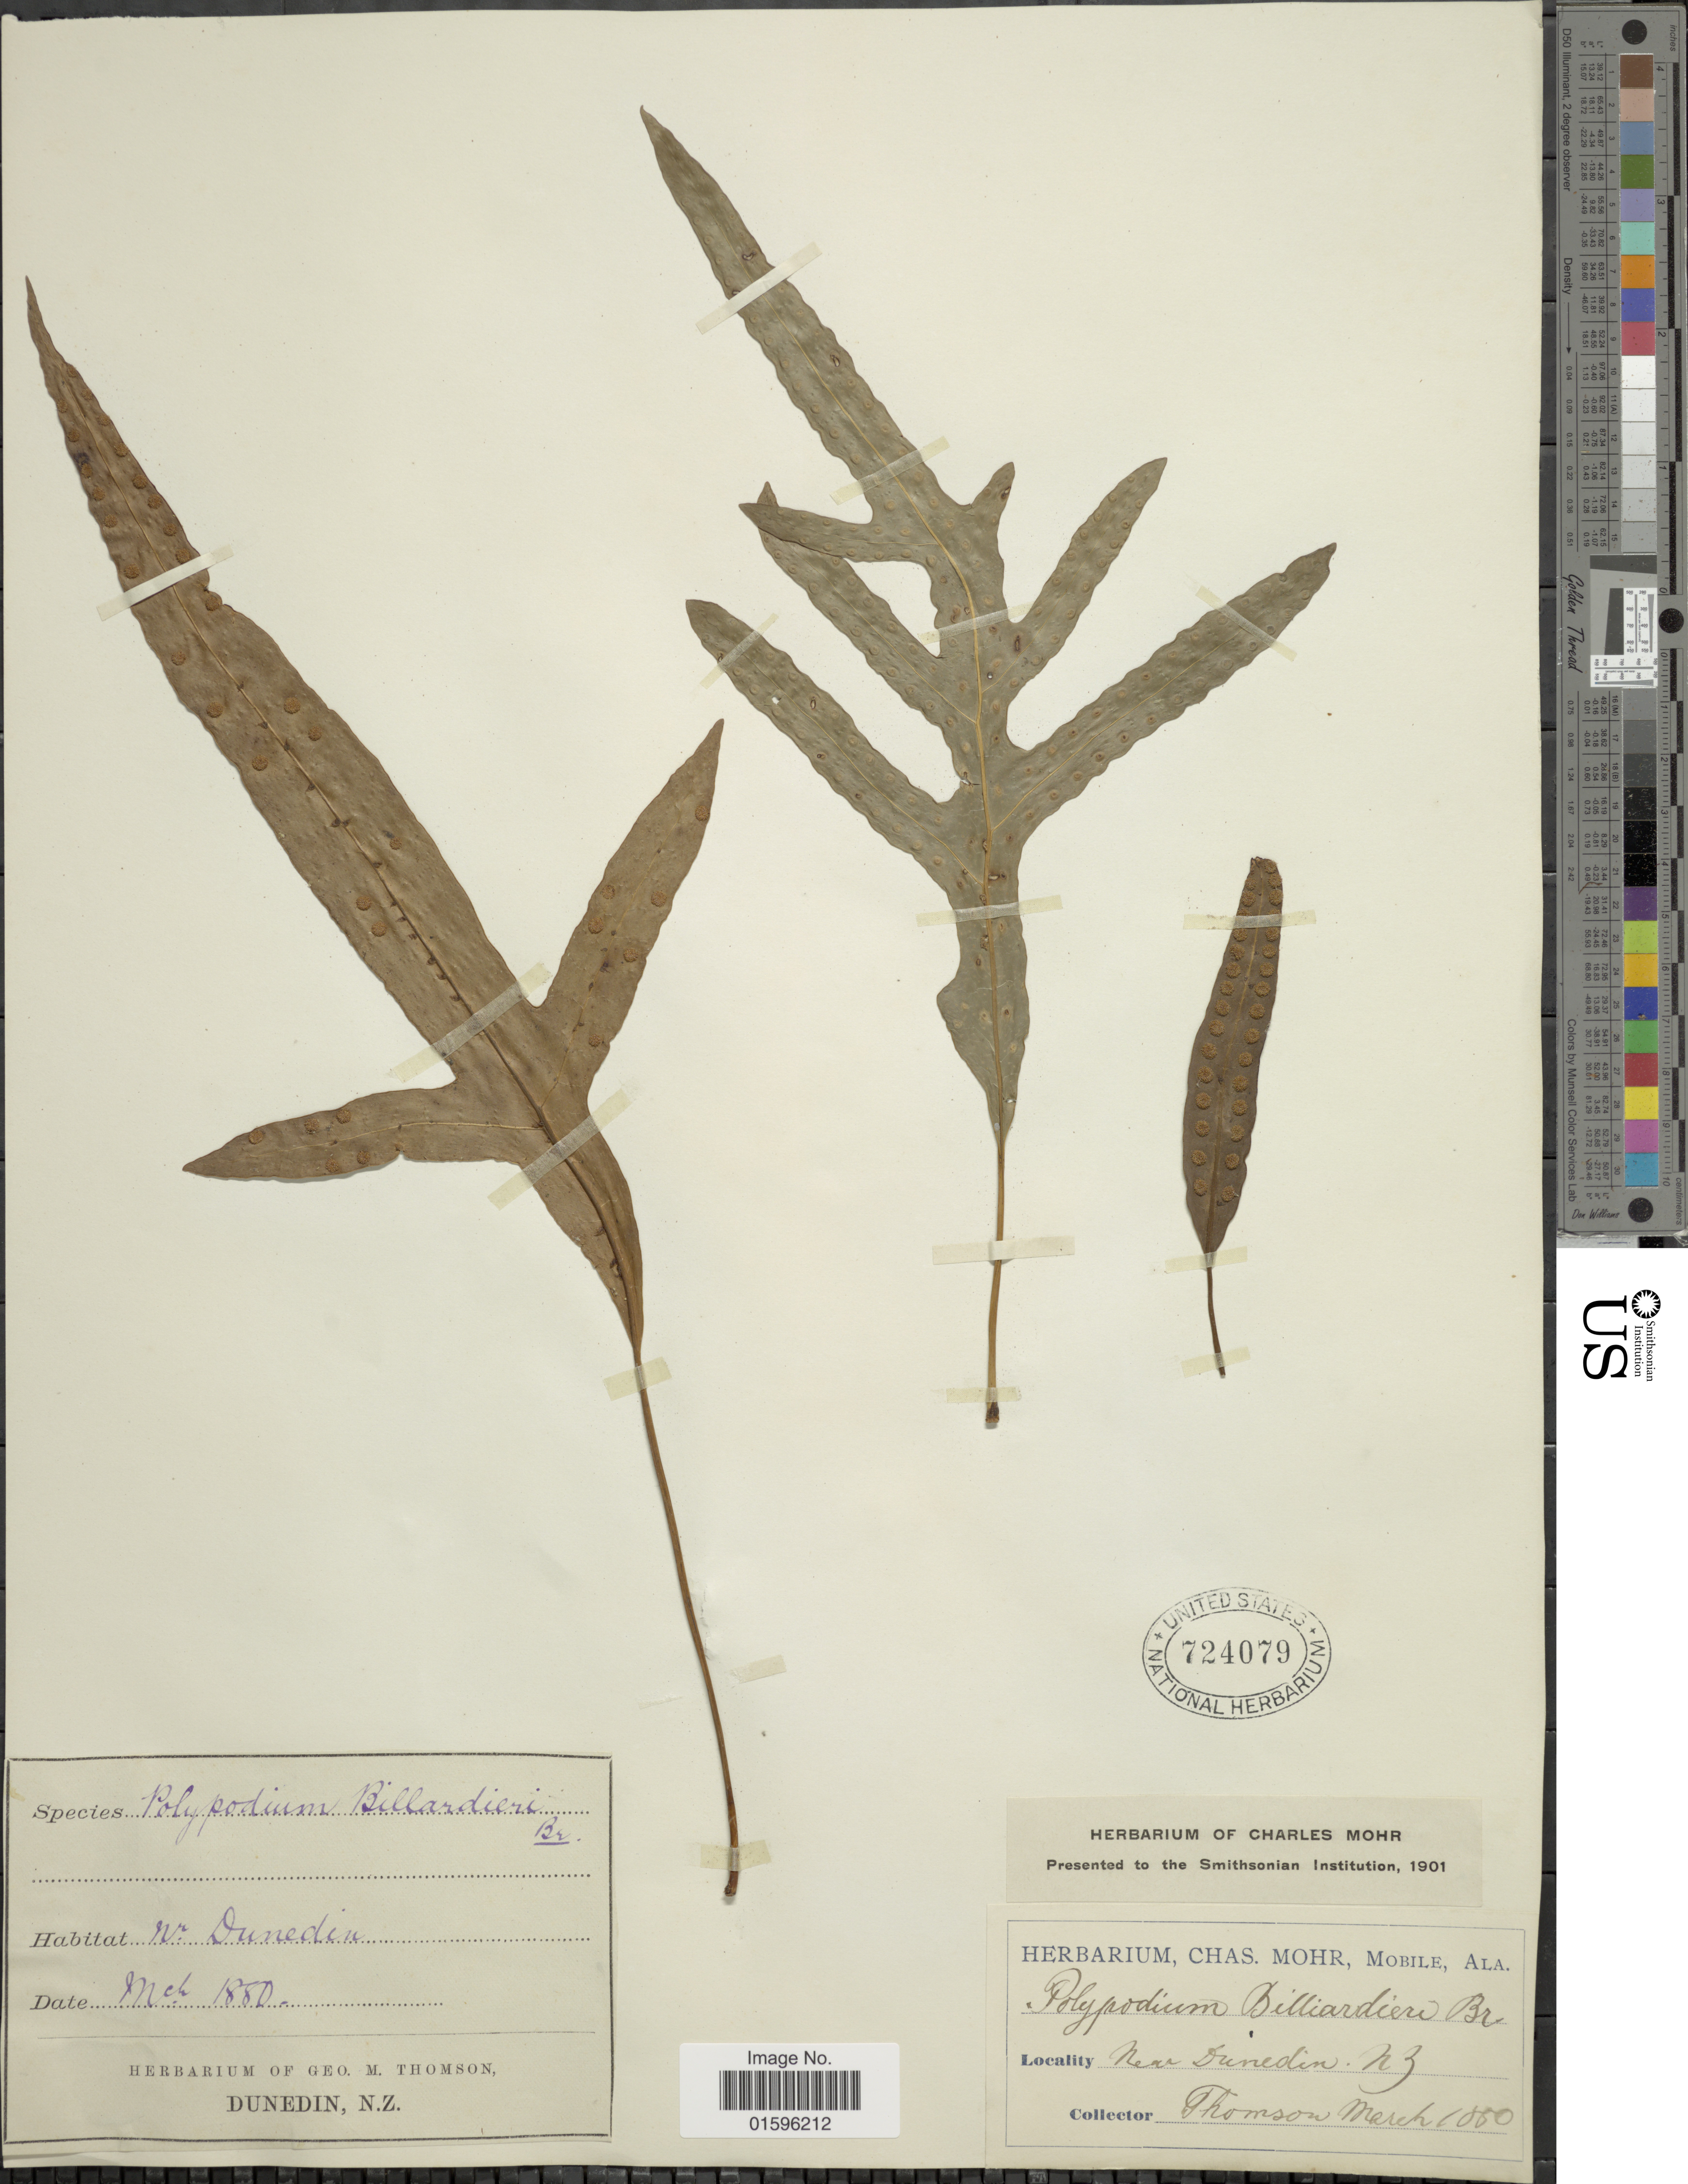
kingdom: Plantae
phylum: Tracheophyta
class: Polypodiopsida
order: Polypodiales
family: Polypodiaceae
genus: Polypodium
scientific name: Polypodium diversifolium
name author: Sw.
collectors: -- Thomson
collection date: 1880-03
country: New Zealand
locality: Near Dunedin, N. Z.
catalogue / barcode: US 724079